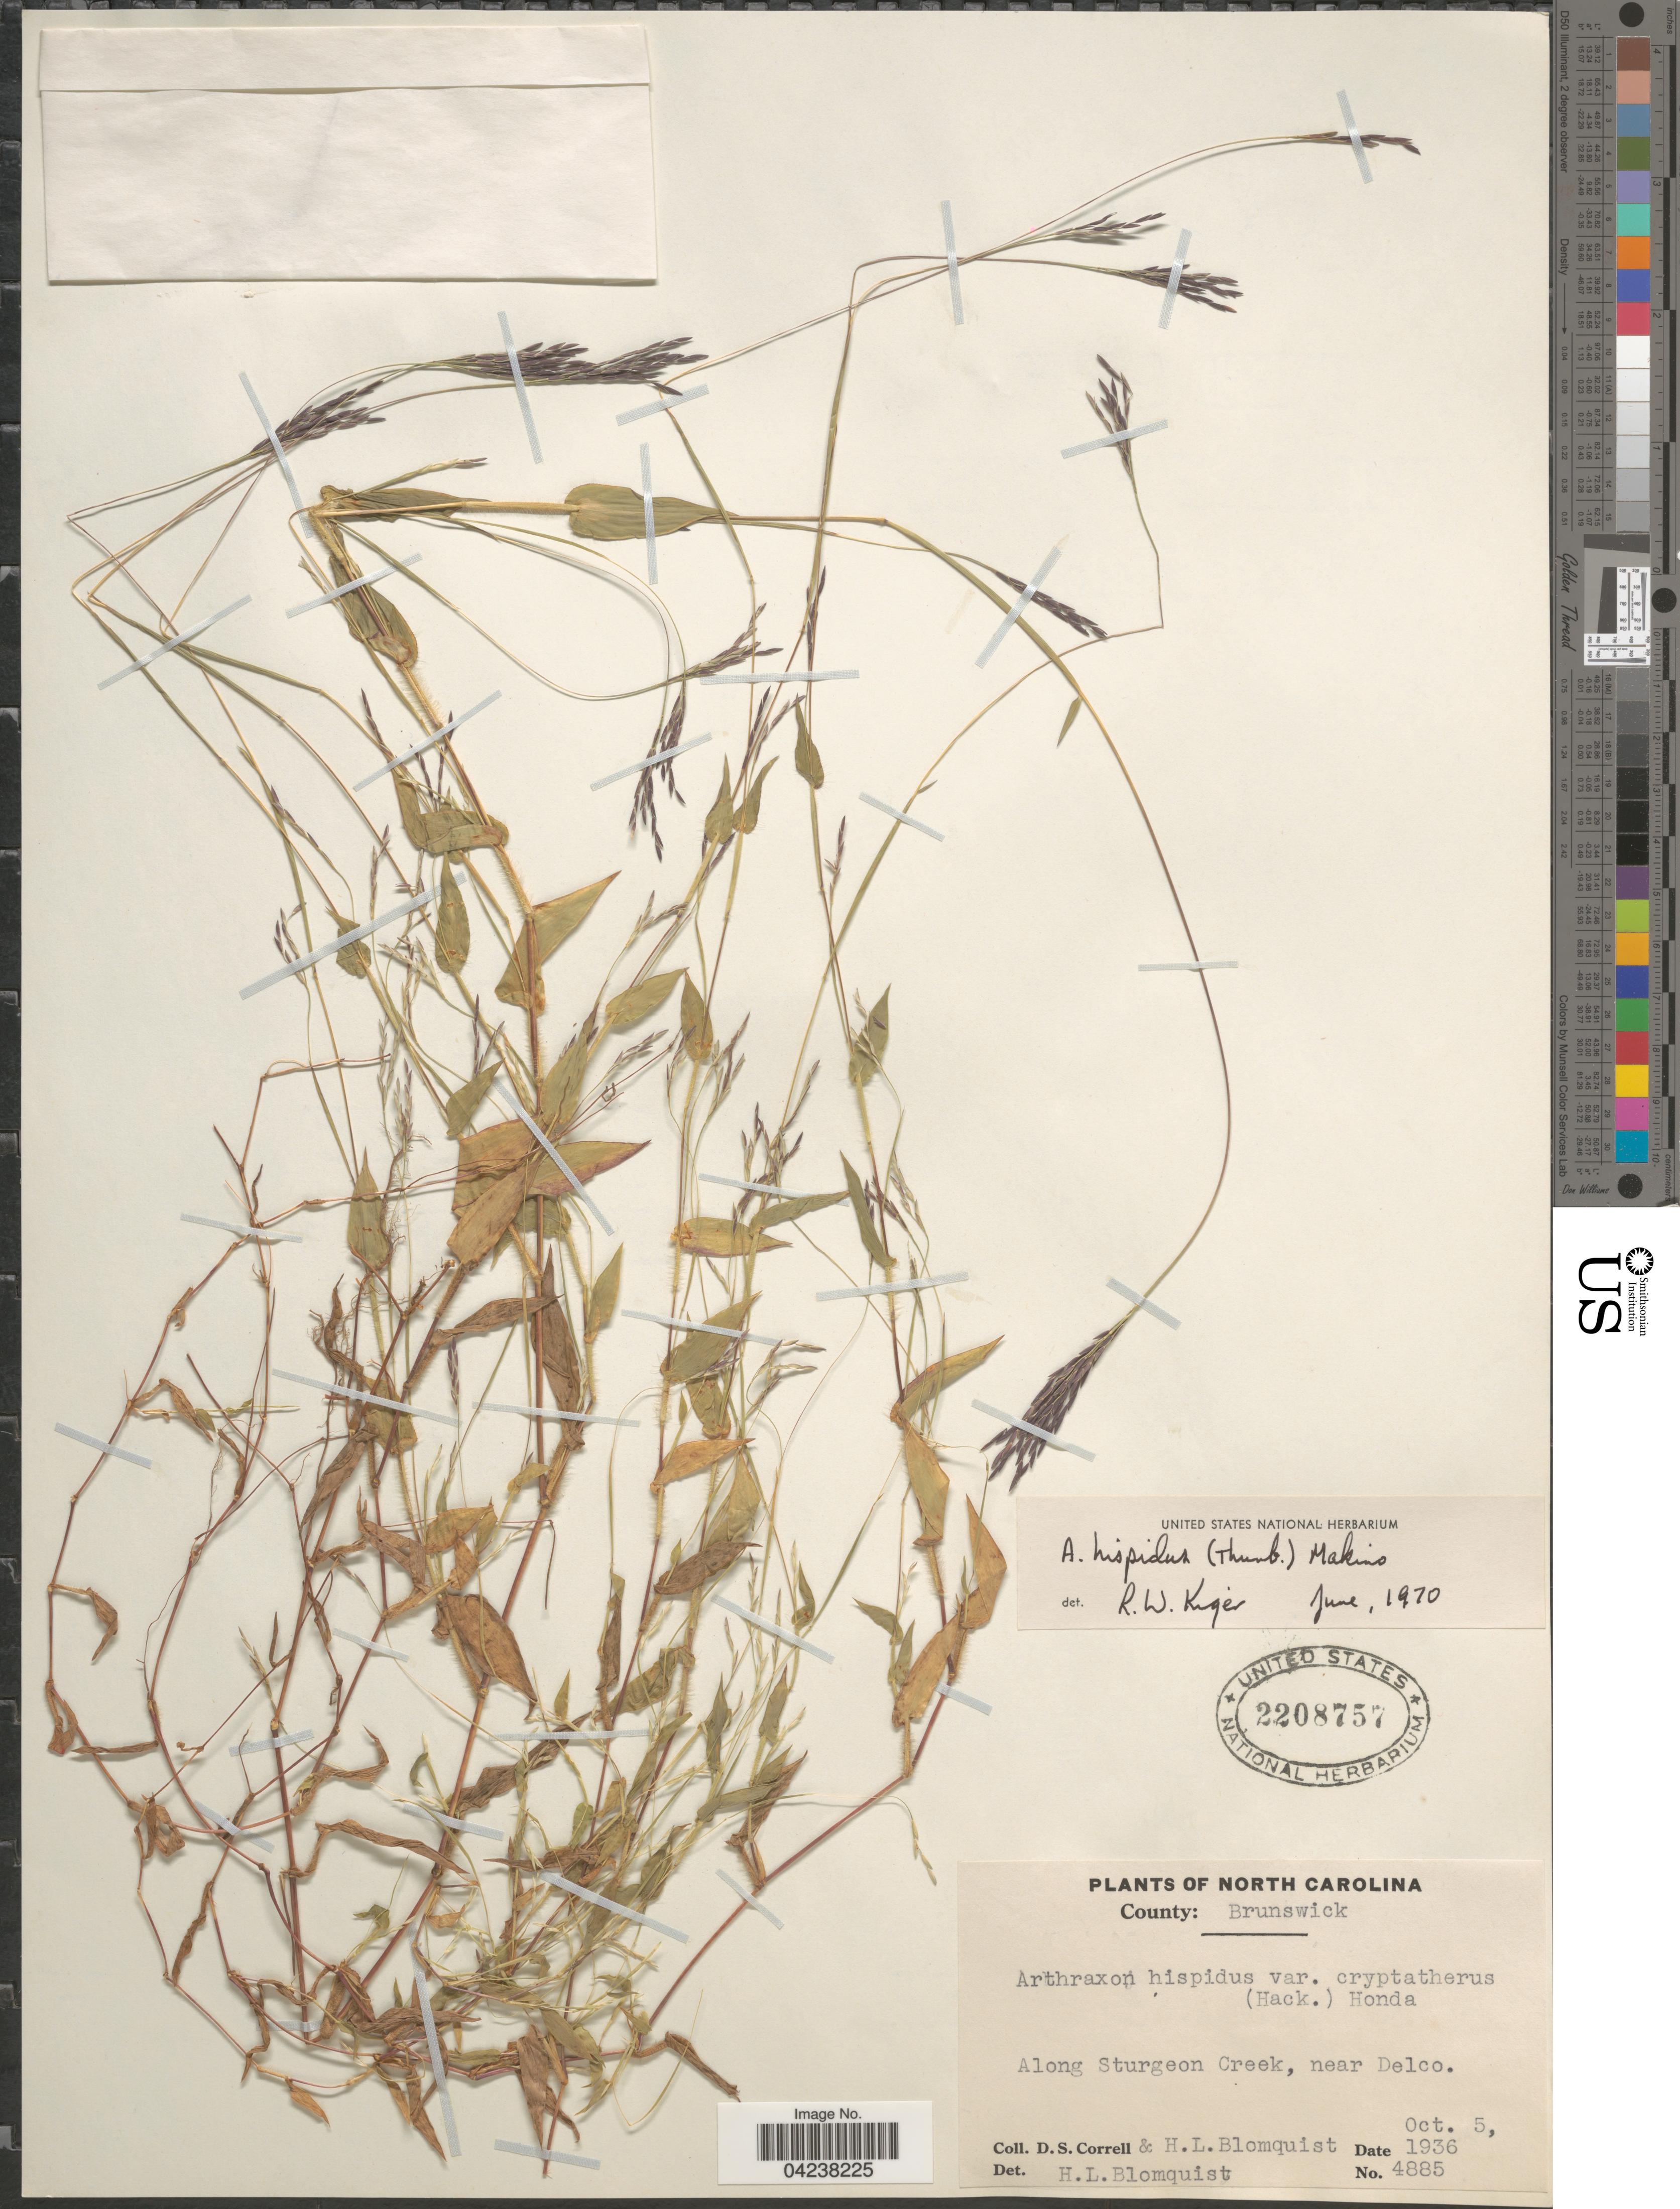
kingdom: Plantae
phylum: Tracheophyta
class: Liliopsida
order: Poales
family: Poaceae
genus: Arthraxon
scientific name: Arthraxon hispidus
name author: (Thunb.) Makino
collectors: D. S. Correll & H. Blomquist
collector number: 4885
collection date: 1936-10-05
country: United States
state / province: North Carolina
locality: County: Brunswick. Along Sturgeon Creek, near Delco.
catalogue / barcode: US 2208757